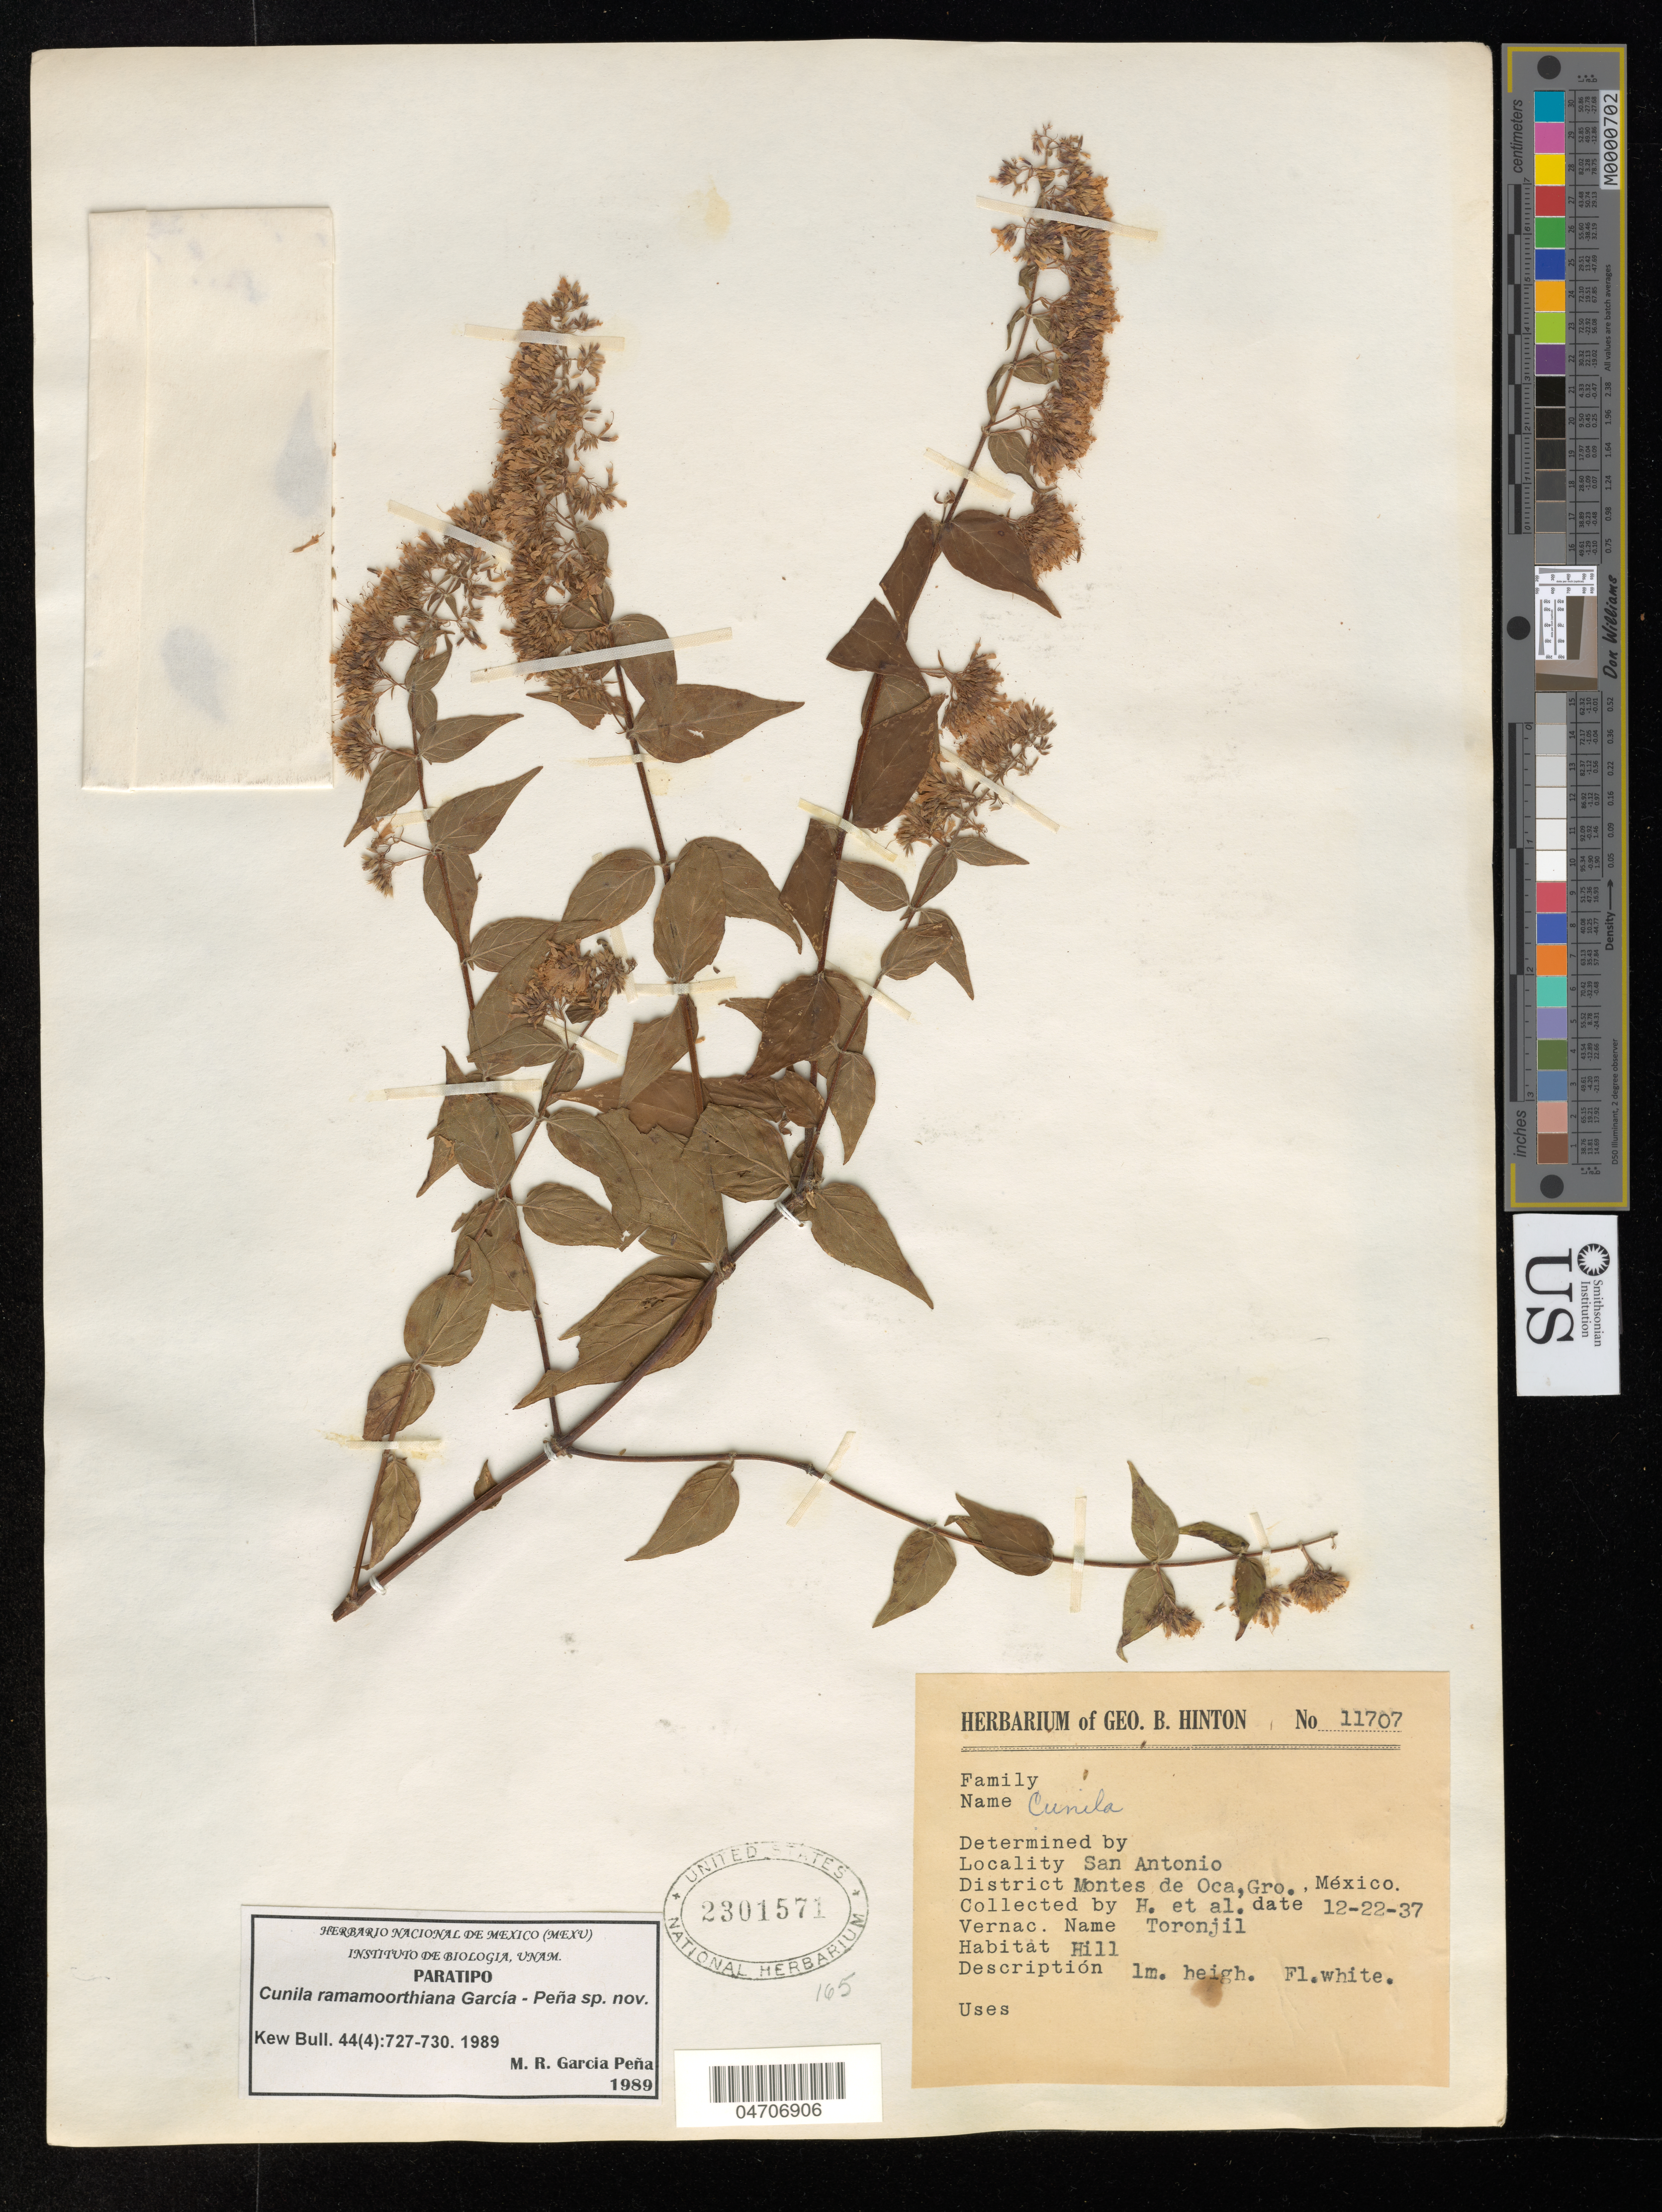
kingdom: Plantae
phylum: Tracheophyta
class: Magnoliopsida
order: Lamiales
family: Lamiaceae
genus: Cunila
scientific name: Cunila ramamoorthiana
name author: García-Peña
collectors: G. B. Hinton & et al.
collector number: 11707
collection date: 1937-12-22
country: Mexico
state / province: Guerrero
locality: San Antonio. District Montes de Oca.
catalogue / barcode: US 2301571